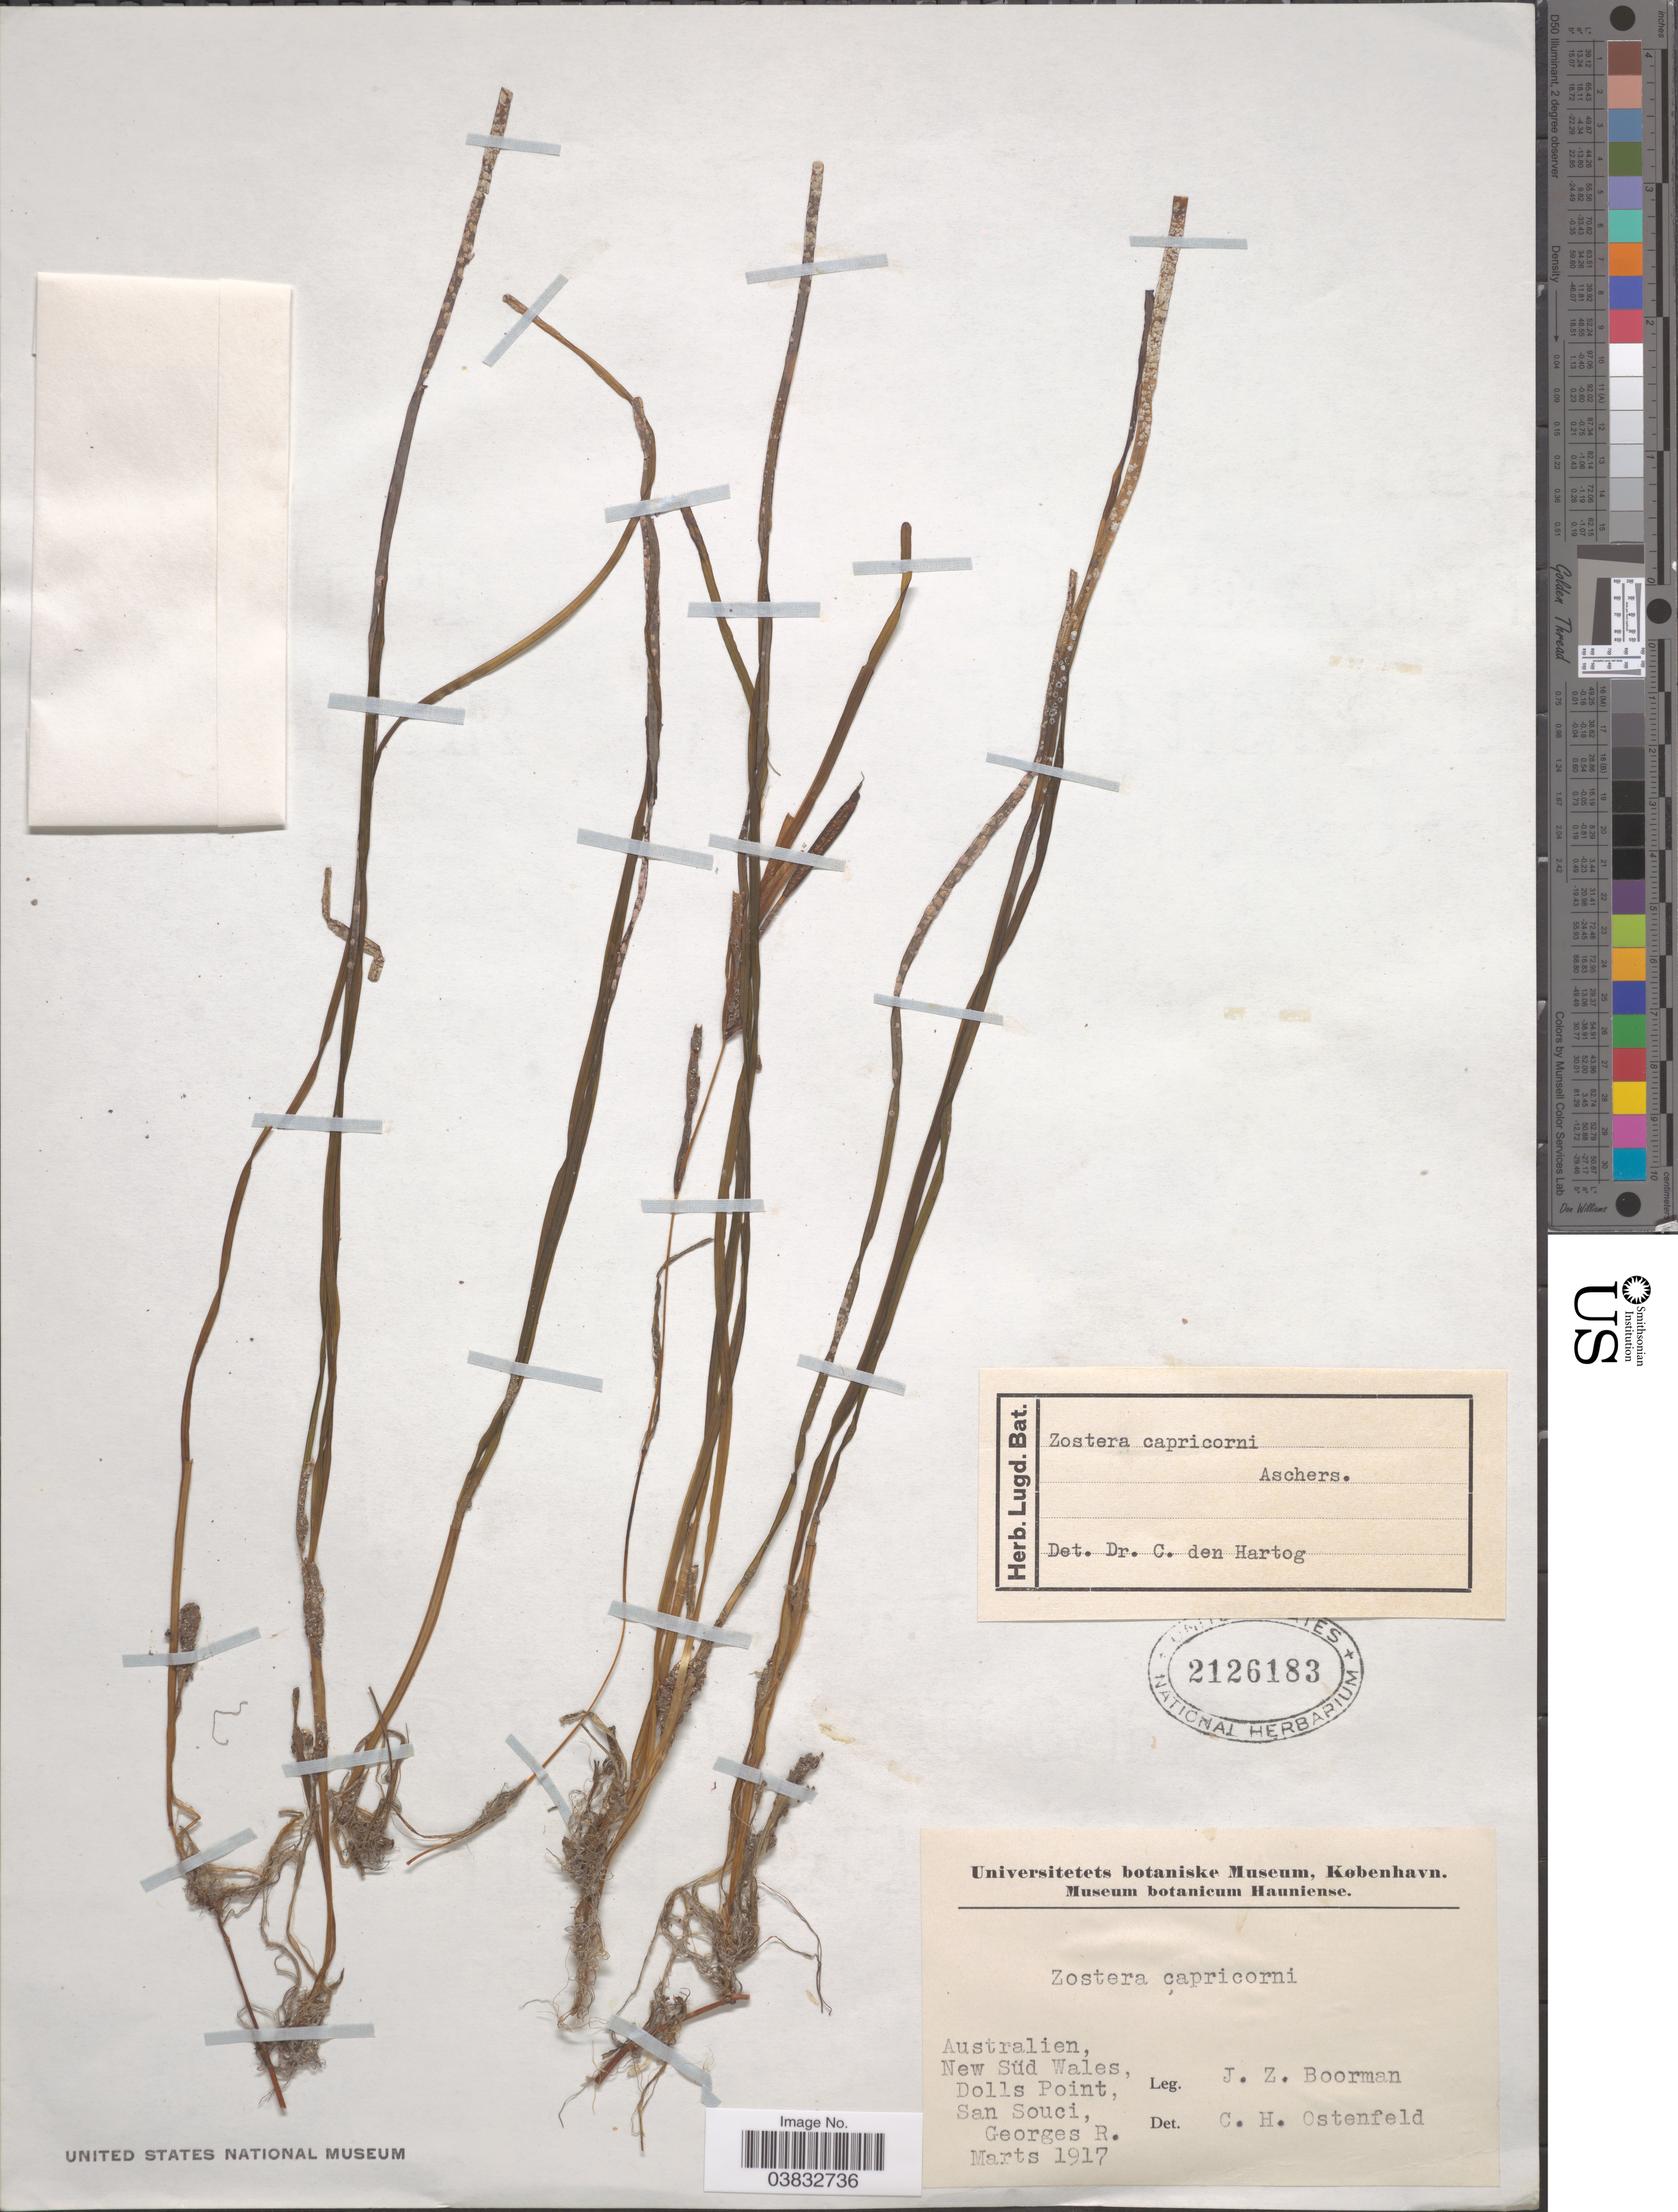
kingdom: Plantae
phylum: Tracheophyta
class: Liliopsida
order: Alismatales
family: Zosteraceae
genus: Zostera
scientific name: Zostera capricorni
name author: Asch.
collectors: J. Boorman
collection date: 1917-03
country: Australia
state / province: New South Wales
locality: Australien, New Süd Wales, Dolls Point, San Souci, Georges R.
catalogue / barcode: US 2126183